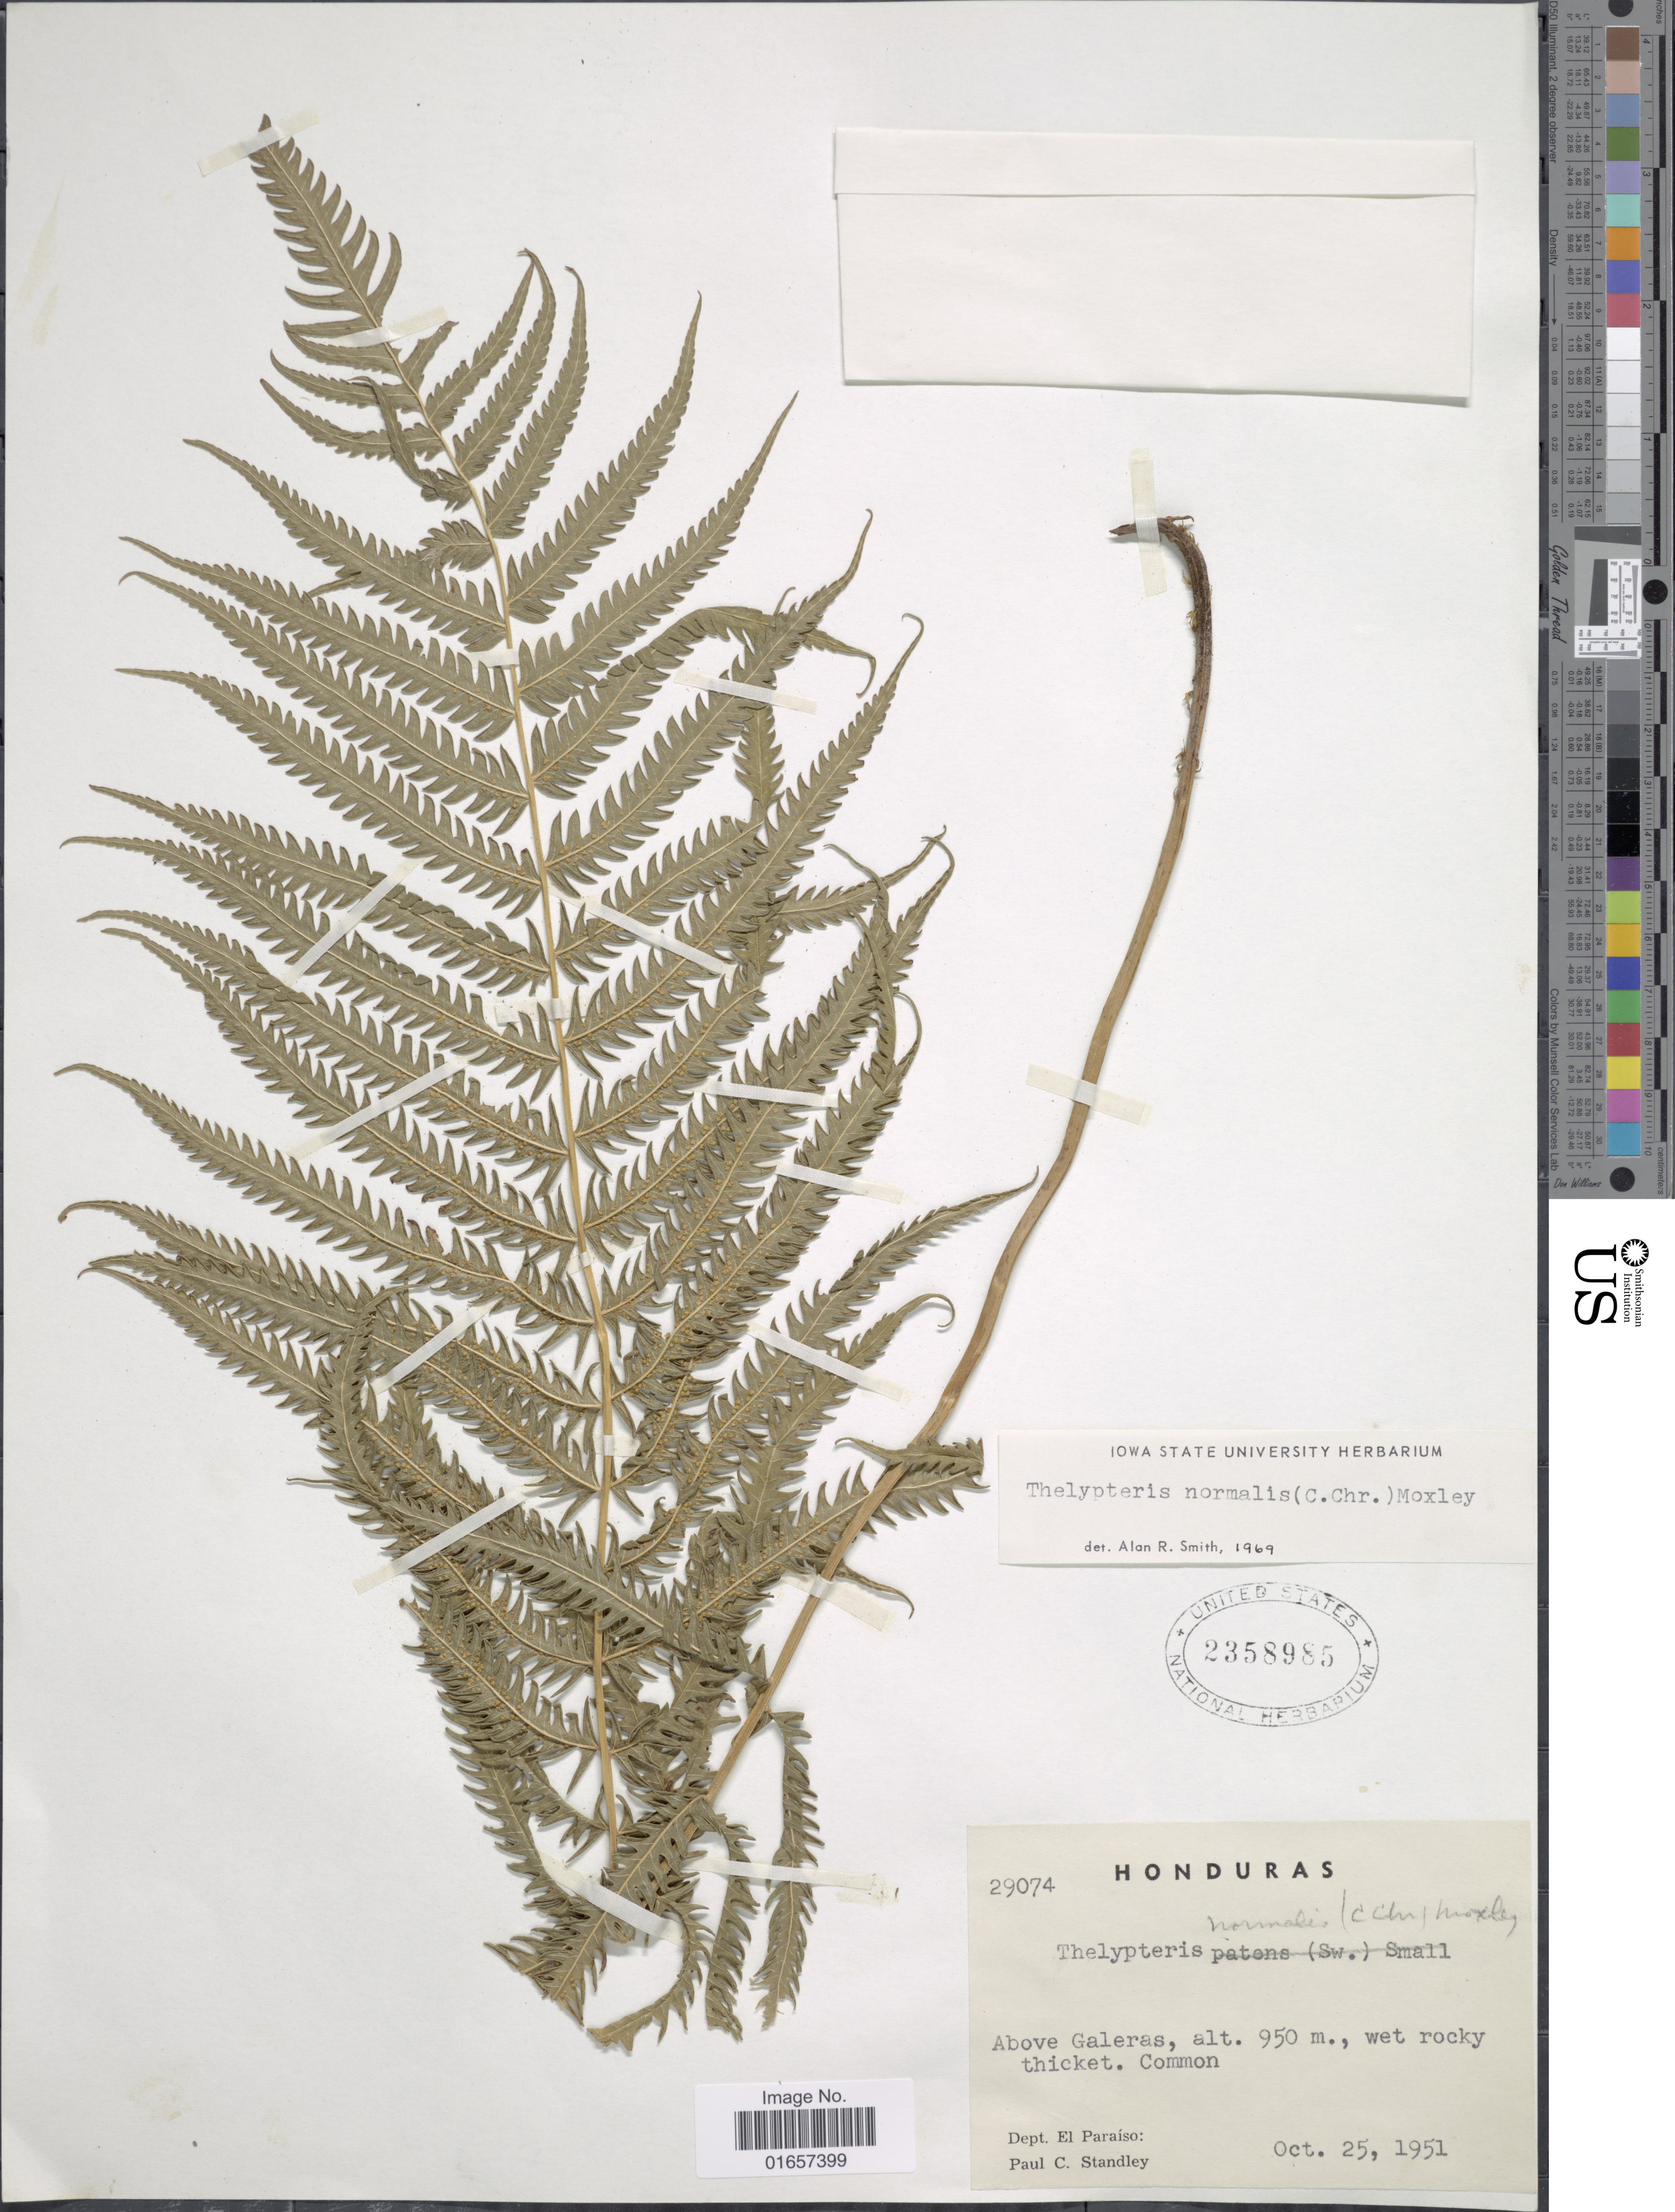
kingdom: Plantae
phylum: Tracheophyta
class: Polypodiopsida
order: Polypodiales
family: Thelypteridaceae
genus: Christella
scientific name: Christella kunthii comb. ined.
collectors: P. C. Standley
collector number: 29074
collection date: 1951-10-25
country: Honduras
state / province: El Paraíso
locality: Honduras, above Galeras, Dept. El Paraíso.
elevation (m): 950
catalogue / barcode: US 2359985